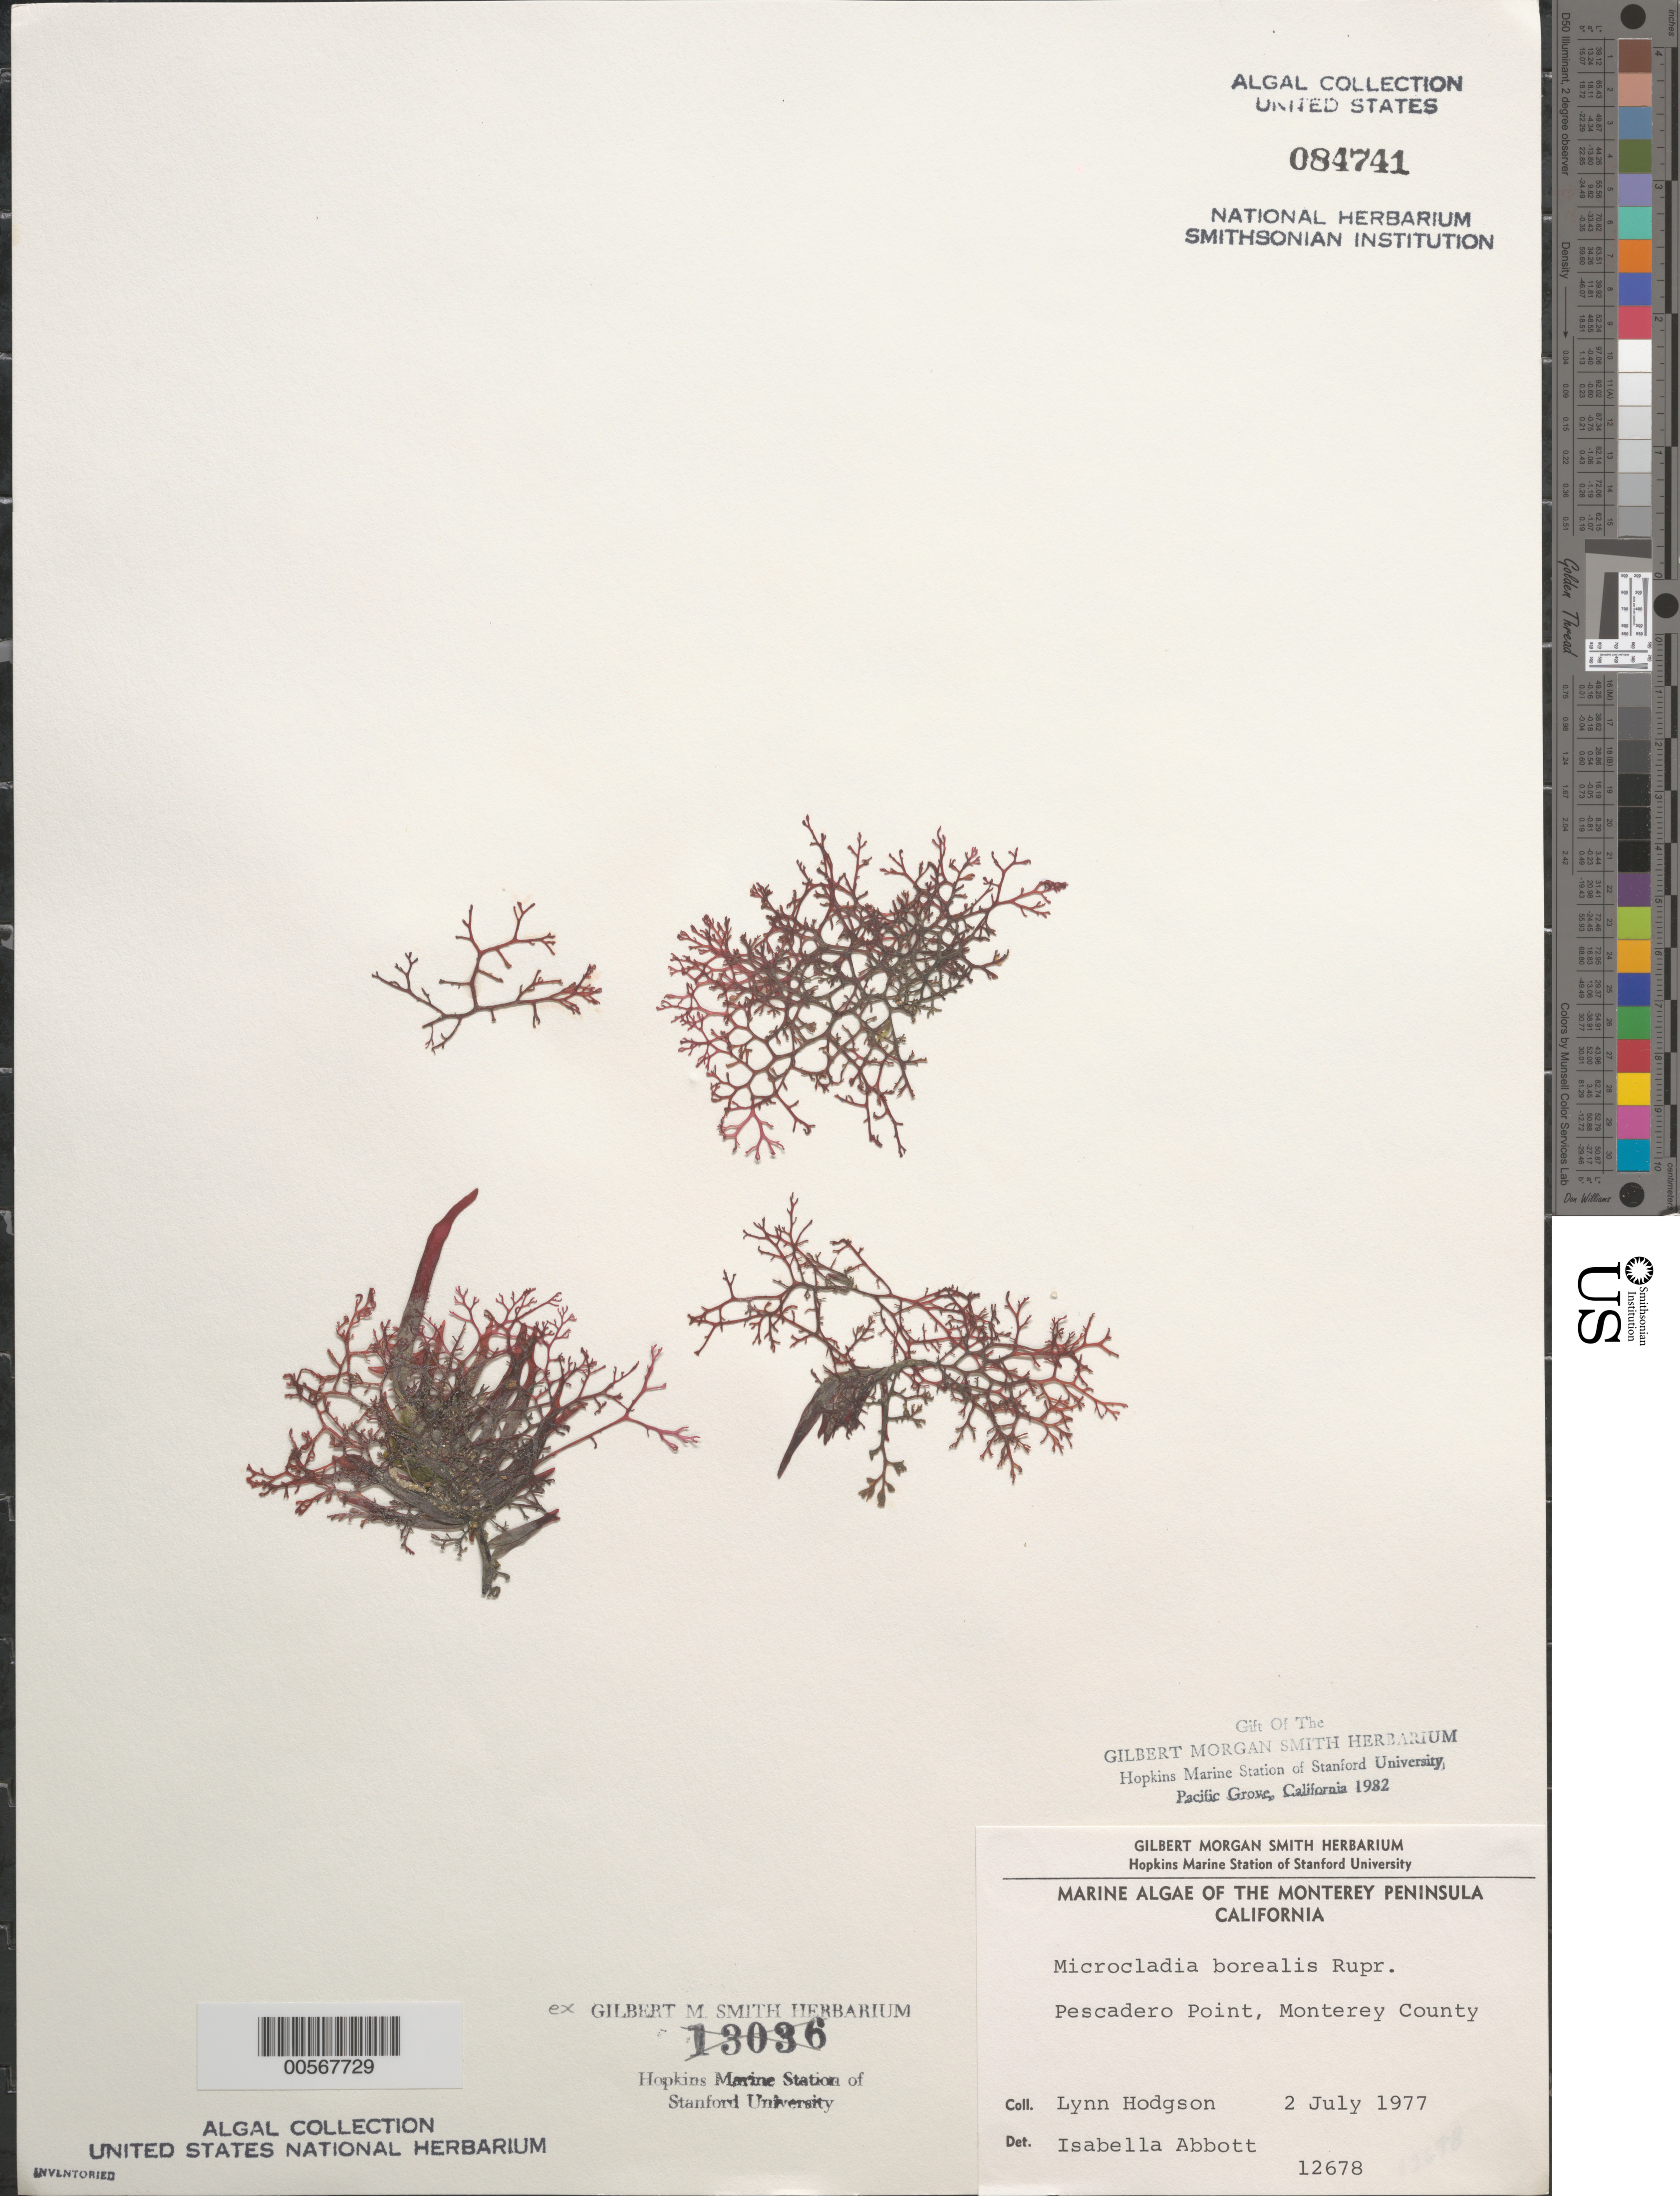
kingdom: Plantae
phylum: Rhodophyta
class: Florideophyceae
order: Ceramiales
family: Ceramiaceae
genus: Microcladia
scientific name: Microcladia borealis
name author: Rupr.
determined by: Abbott, Isabella A.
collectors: L. M. Hodgson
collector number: IAA 12678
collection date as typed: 02 Jul 1977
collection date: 1977-07-02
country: United States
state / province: California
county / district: Monterey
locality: Pescadero Point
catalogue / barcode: US 84741